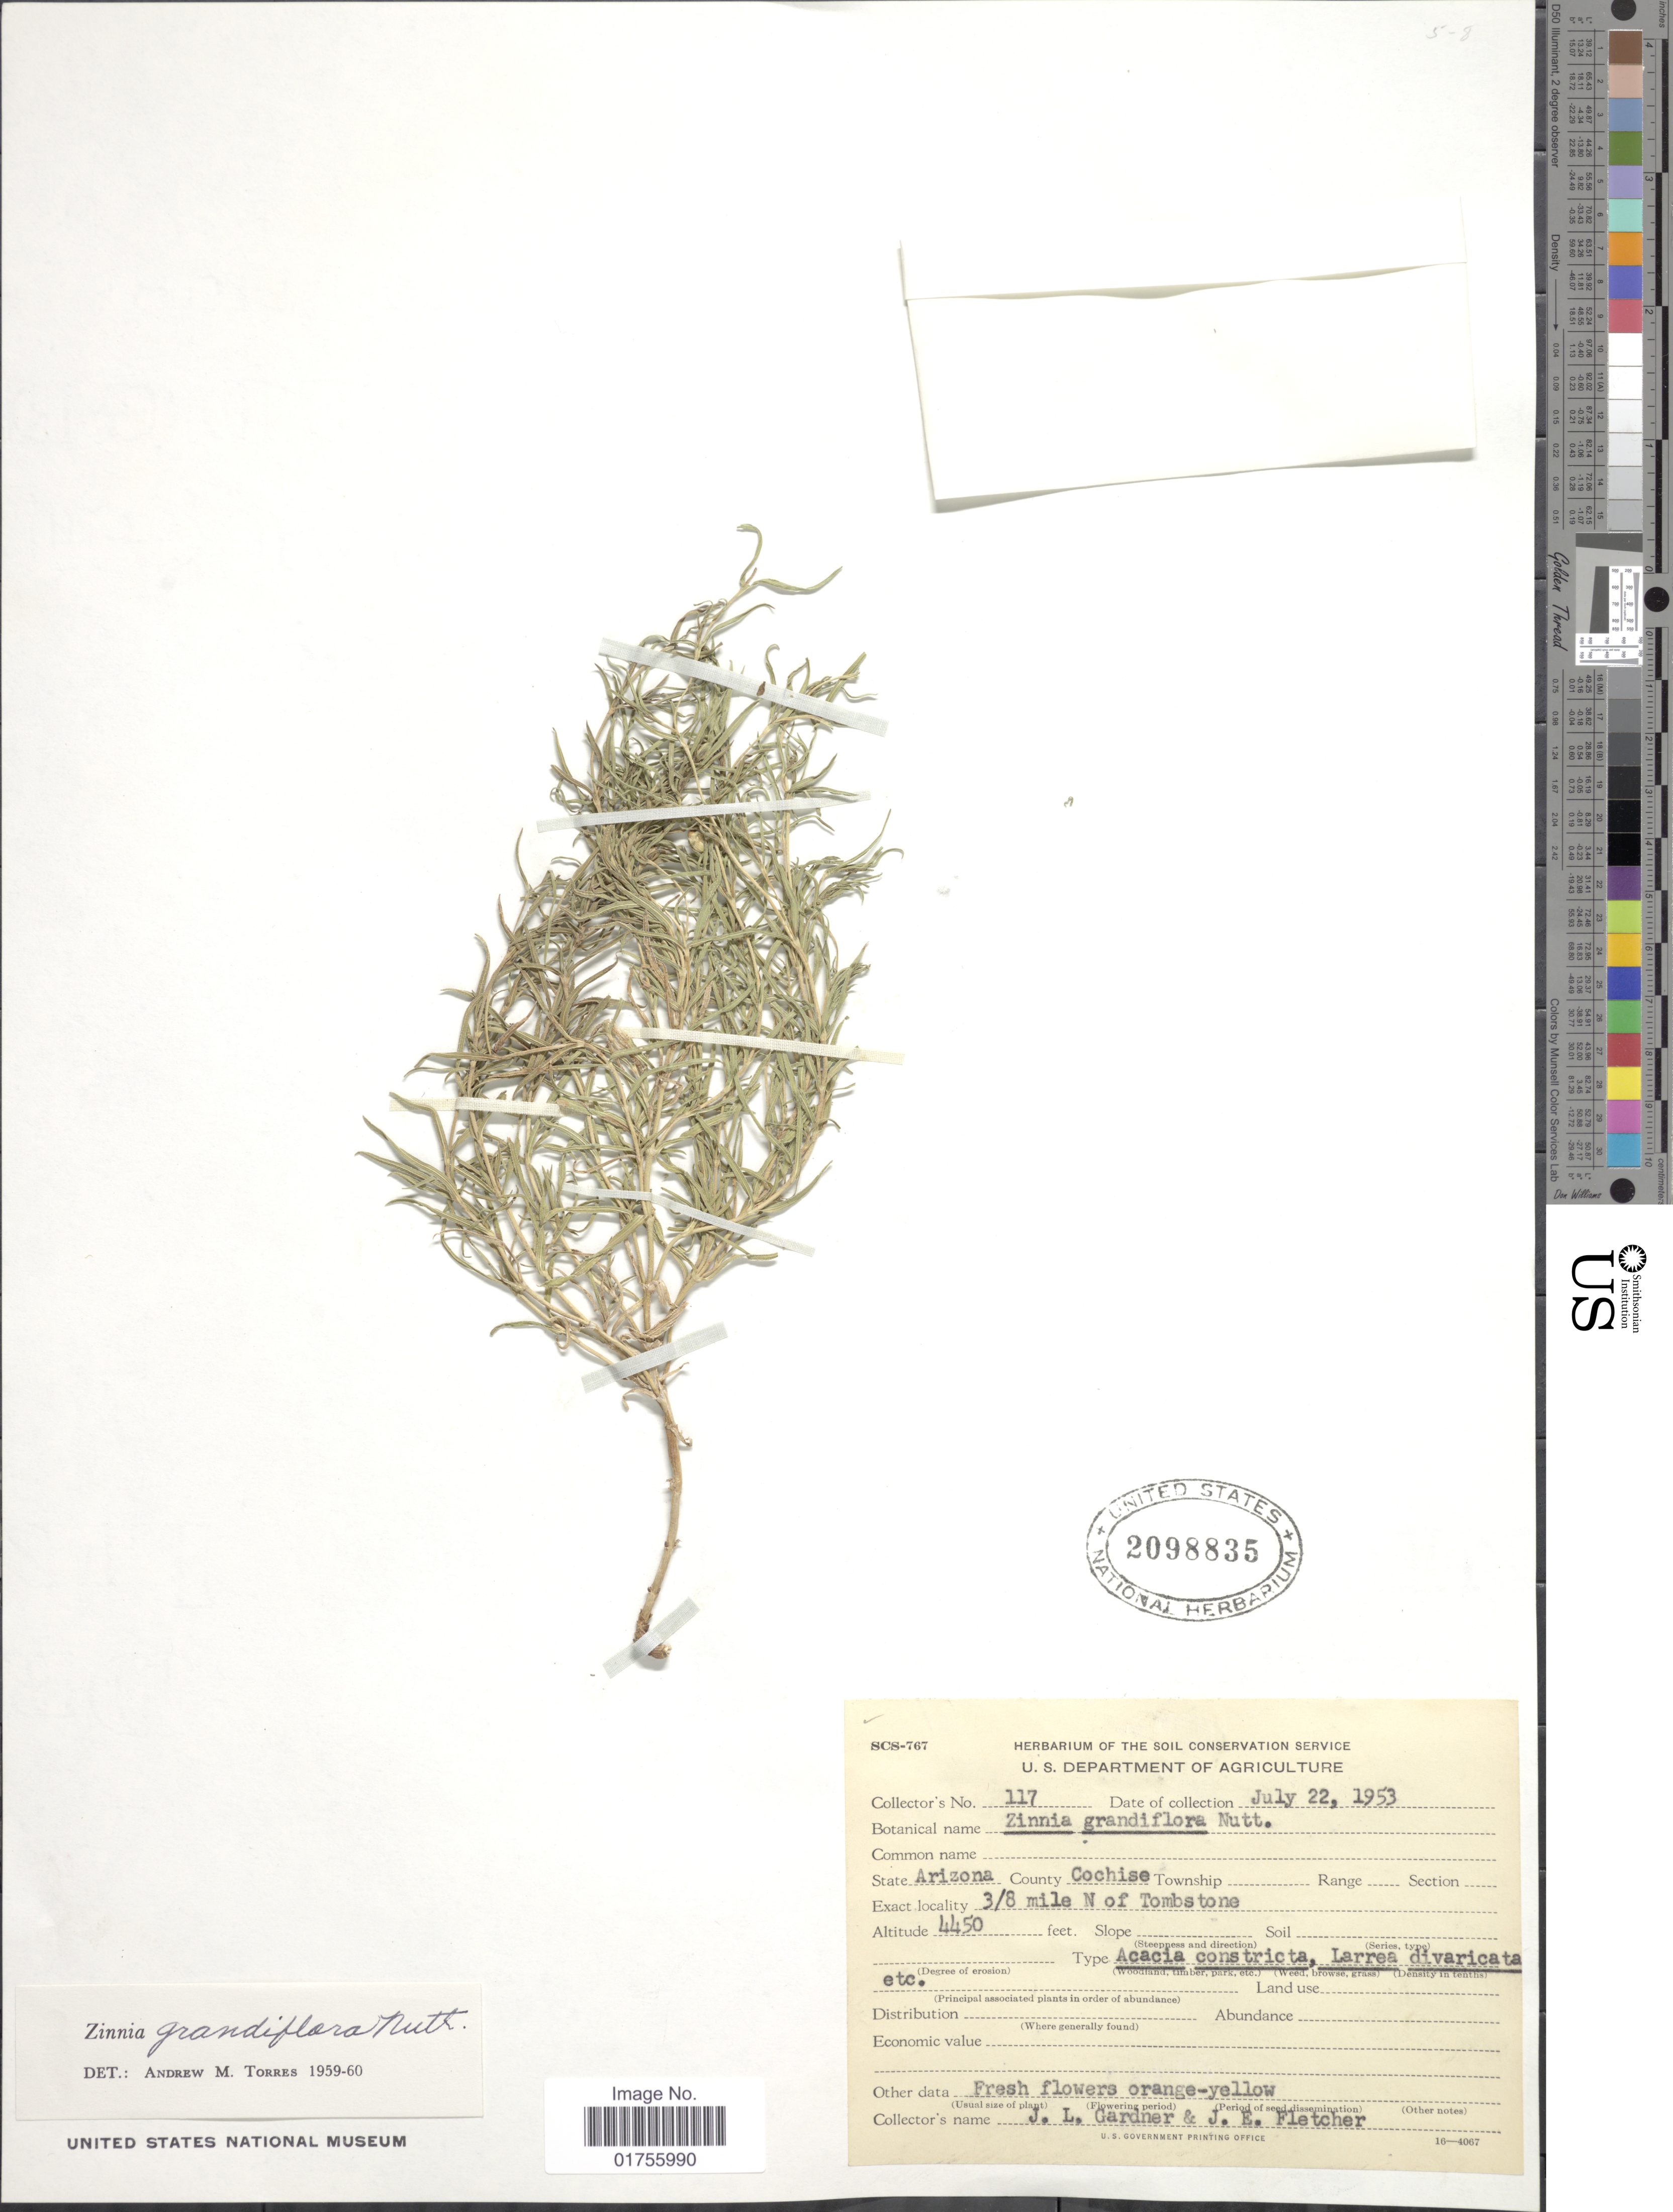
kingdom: Plantae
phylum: Tracheophyta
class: Magnoliopsida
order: Asterales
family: Asteraceae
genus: Zinnia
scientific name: Zinnia grandiflora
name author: Nutt.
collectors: J. L. Gardner & J. Fletcher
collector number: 117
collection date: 1953-07-22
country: United States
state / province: Arizona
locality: State Arizona, County Cochise, 3/8 miles N of Tombstone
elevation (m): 1356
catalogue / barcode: US 2098835